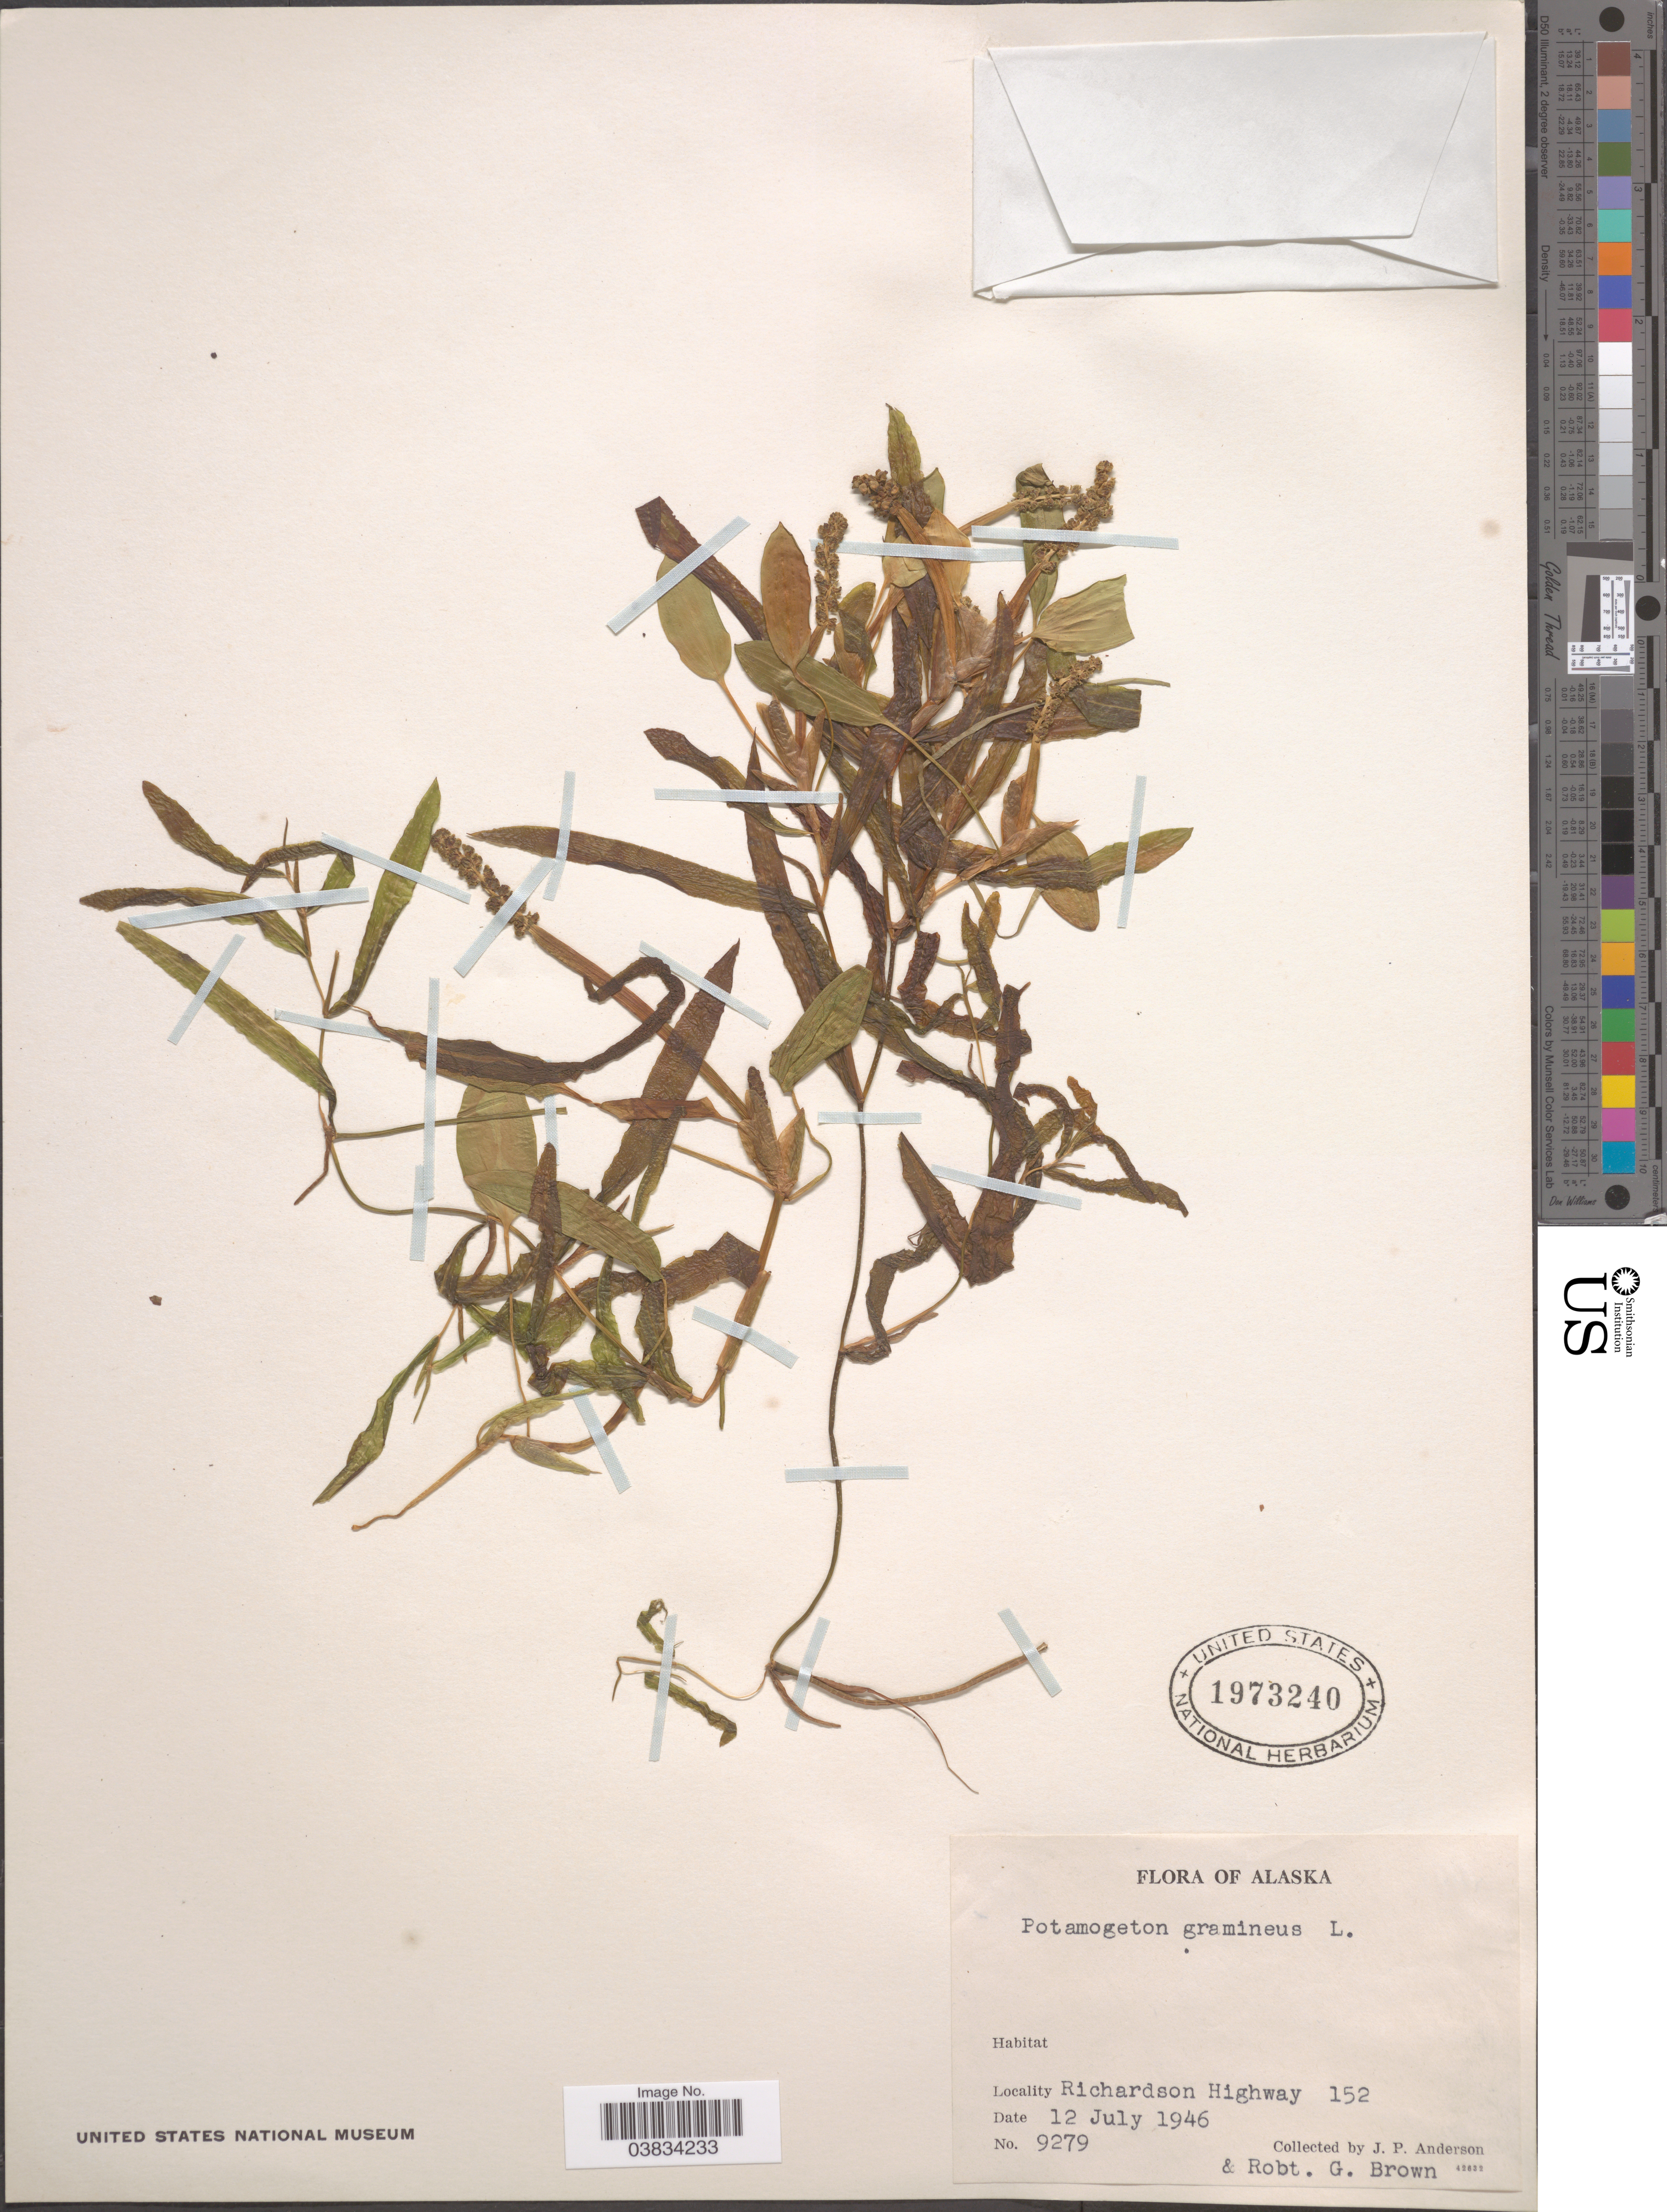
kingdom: Plantae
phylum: Tracheophyta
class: Liliopsida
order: Alismatales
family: Potamogetonaceae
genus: Potamogeton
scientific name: Potamogeton gramineus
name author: L.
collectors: J. P. Anderson & R. G. Brown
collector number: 9279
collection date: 1946-07-12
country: United States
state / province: Alaska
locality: Richardson Highway 152.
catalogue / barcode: US 1973240